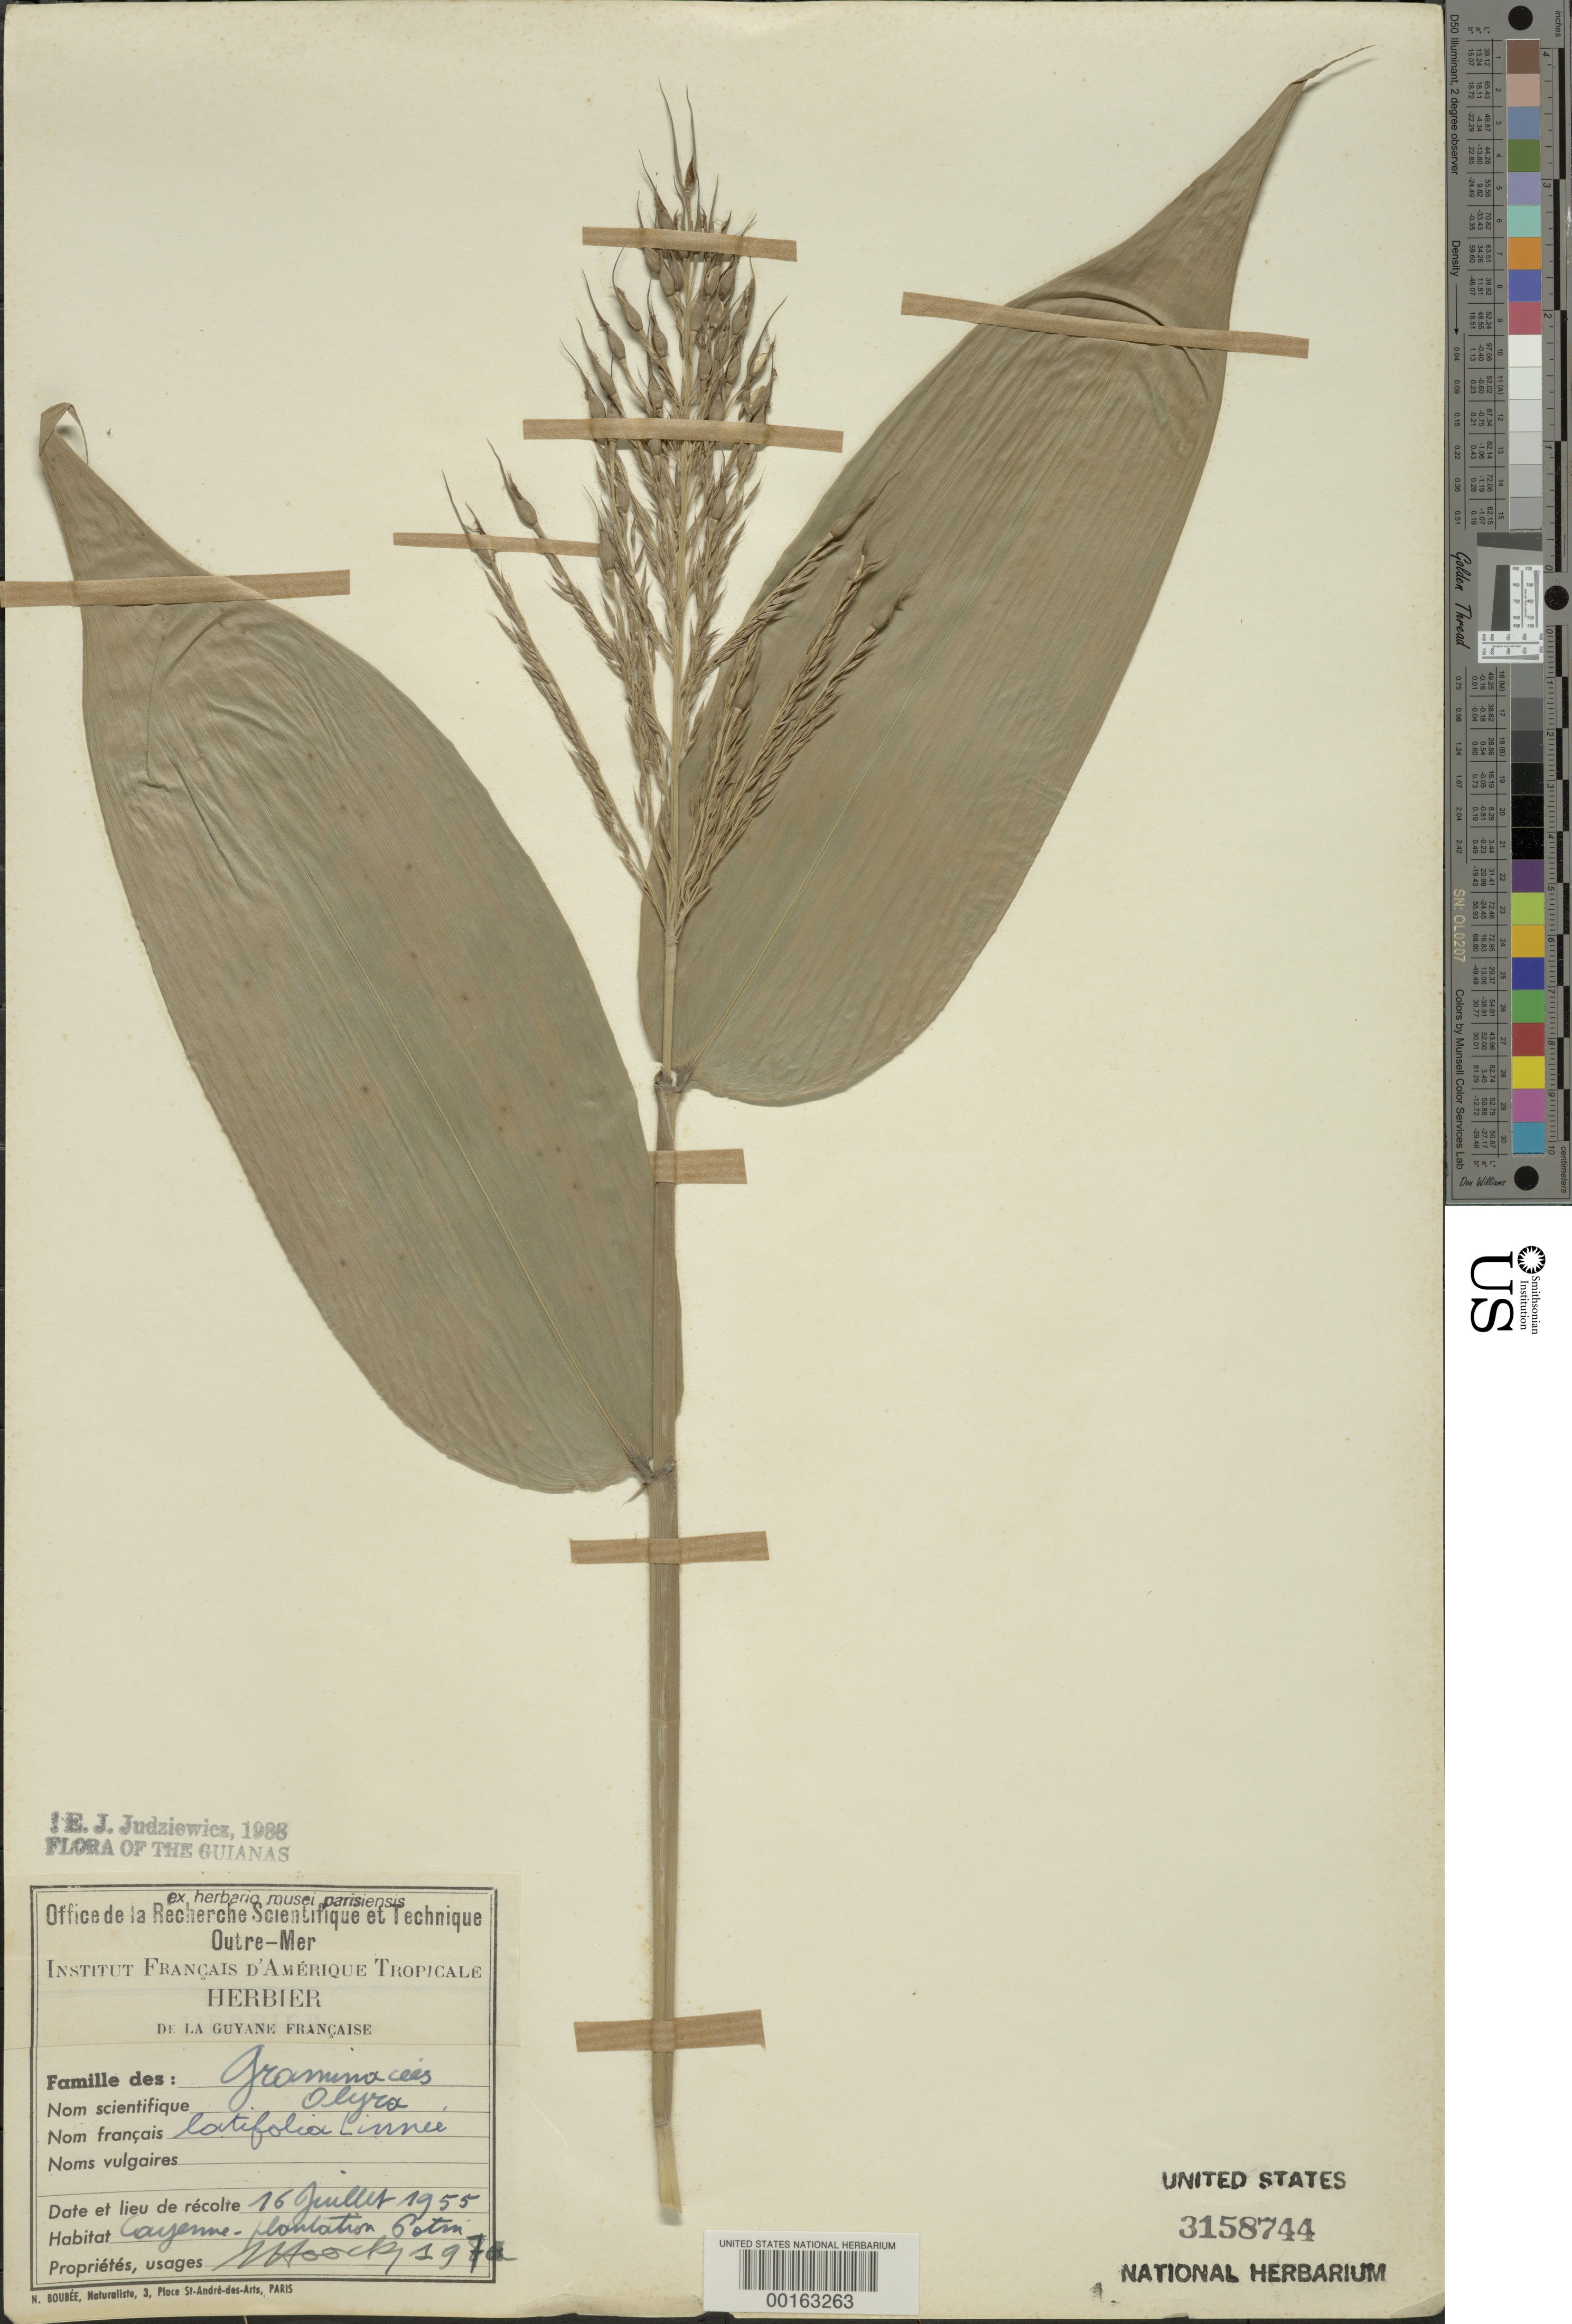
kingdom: Plantae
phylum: Tracheophyta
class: Liliopsida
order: Poales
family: Poaceae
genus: Olyra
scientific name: Olyra latifolia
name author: L.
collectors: J. Hoock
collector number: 197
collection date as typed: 16 Jul 1955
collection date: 1955-07-16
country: French Guiana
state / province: Cayenne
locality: Plantation potin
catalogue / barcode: US 3158744